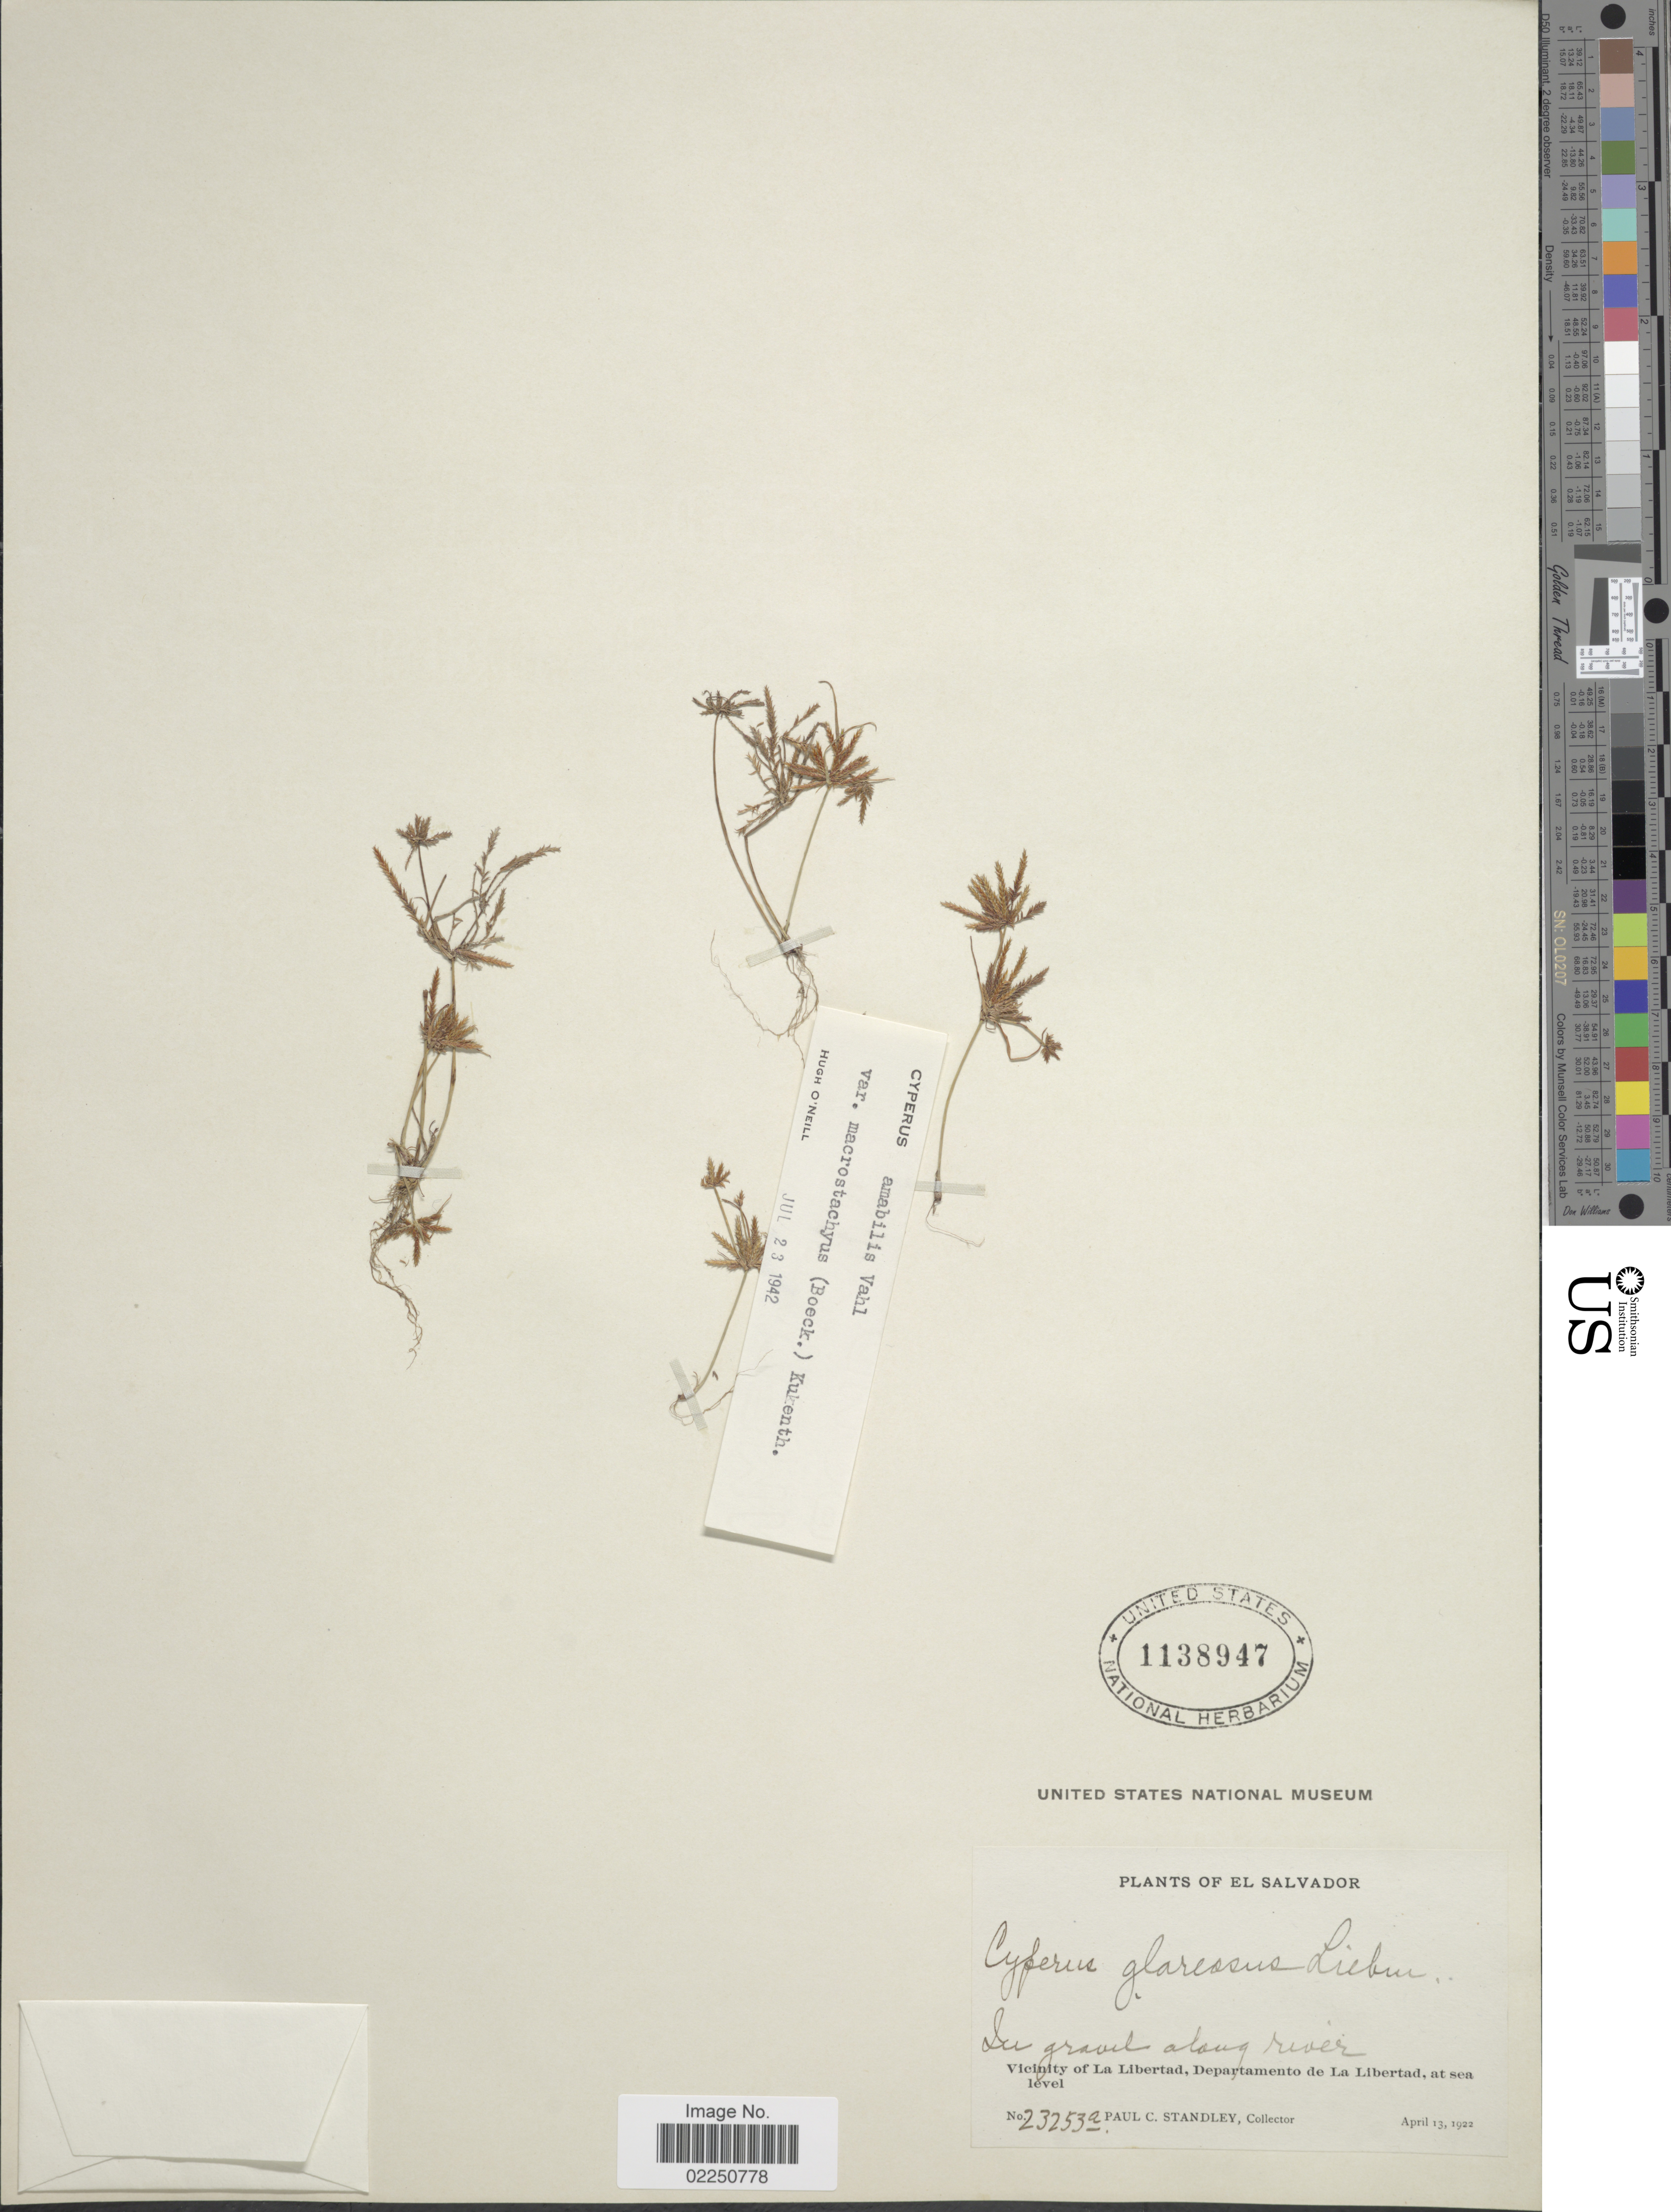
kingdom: Plantae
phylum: Tracheophyta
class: Liliopsida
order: Poales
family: Cyperaceae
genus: Cyperus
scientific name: Cyperus amabilis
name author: Vahl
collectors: P. C. Standley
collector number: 23253a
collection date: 1922-04-13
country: El Salvador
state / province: La Libertad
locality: In gravel along river. Vicinity of La Libertad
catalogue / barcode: US 1138947